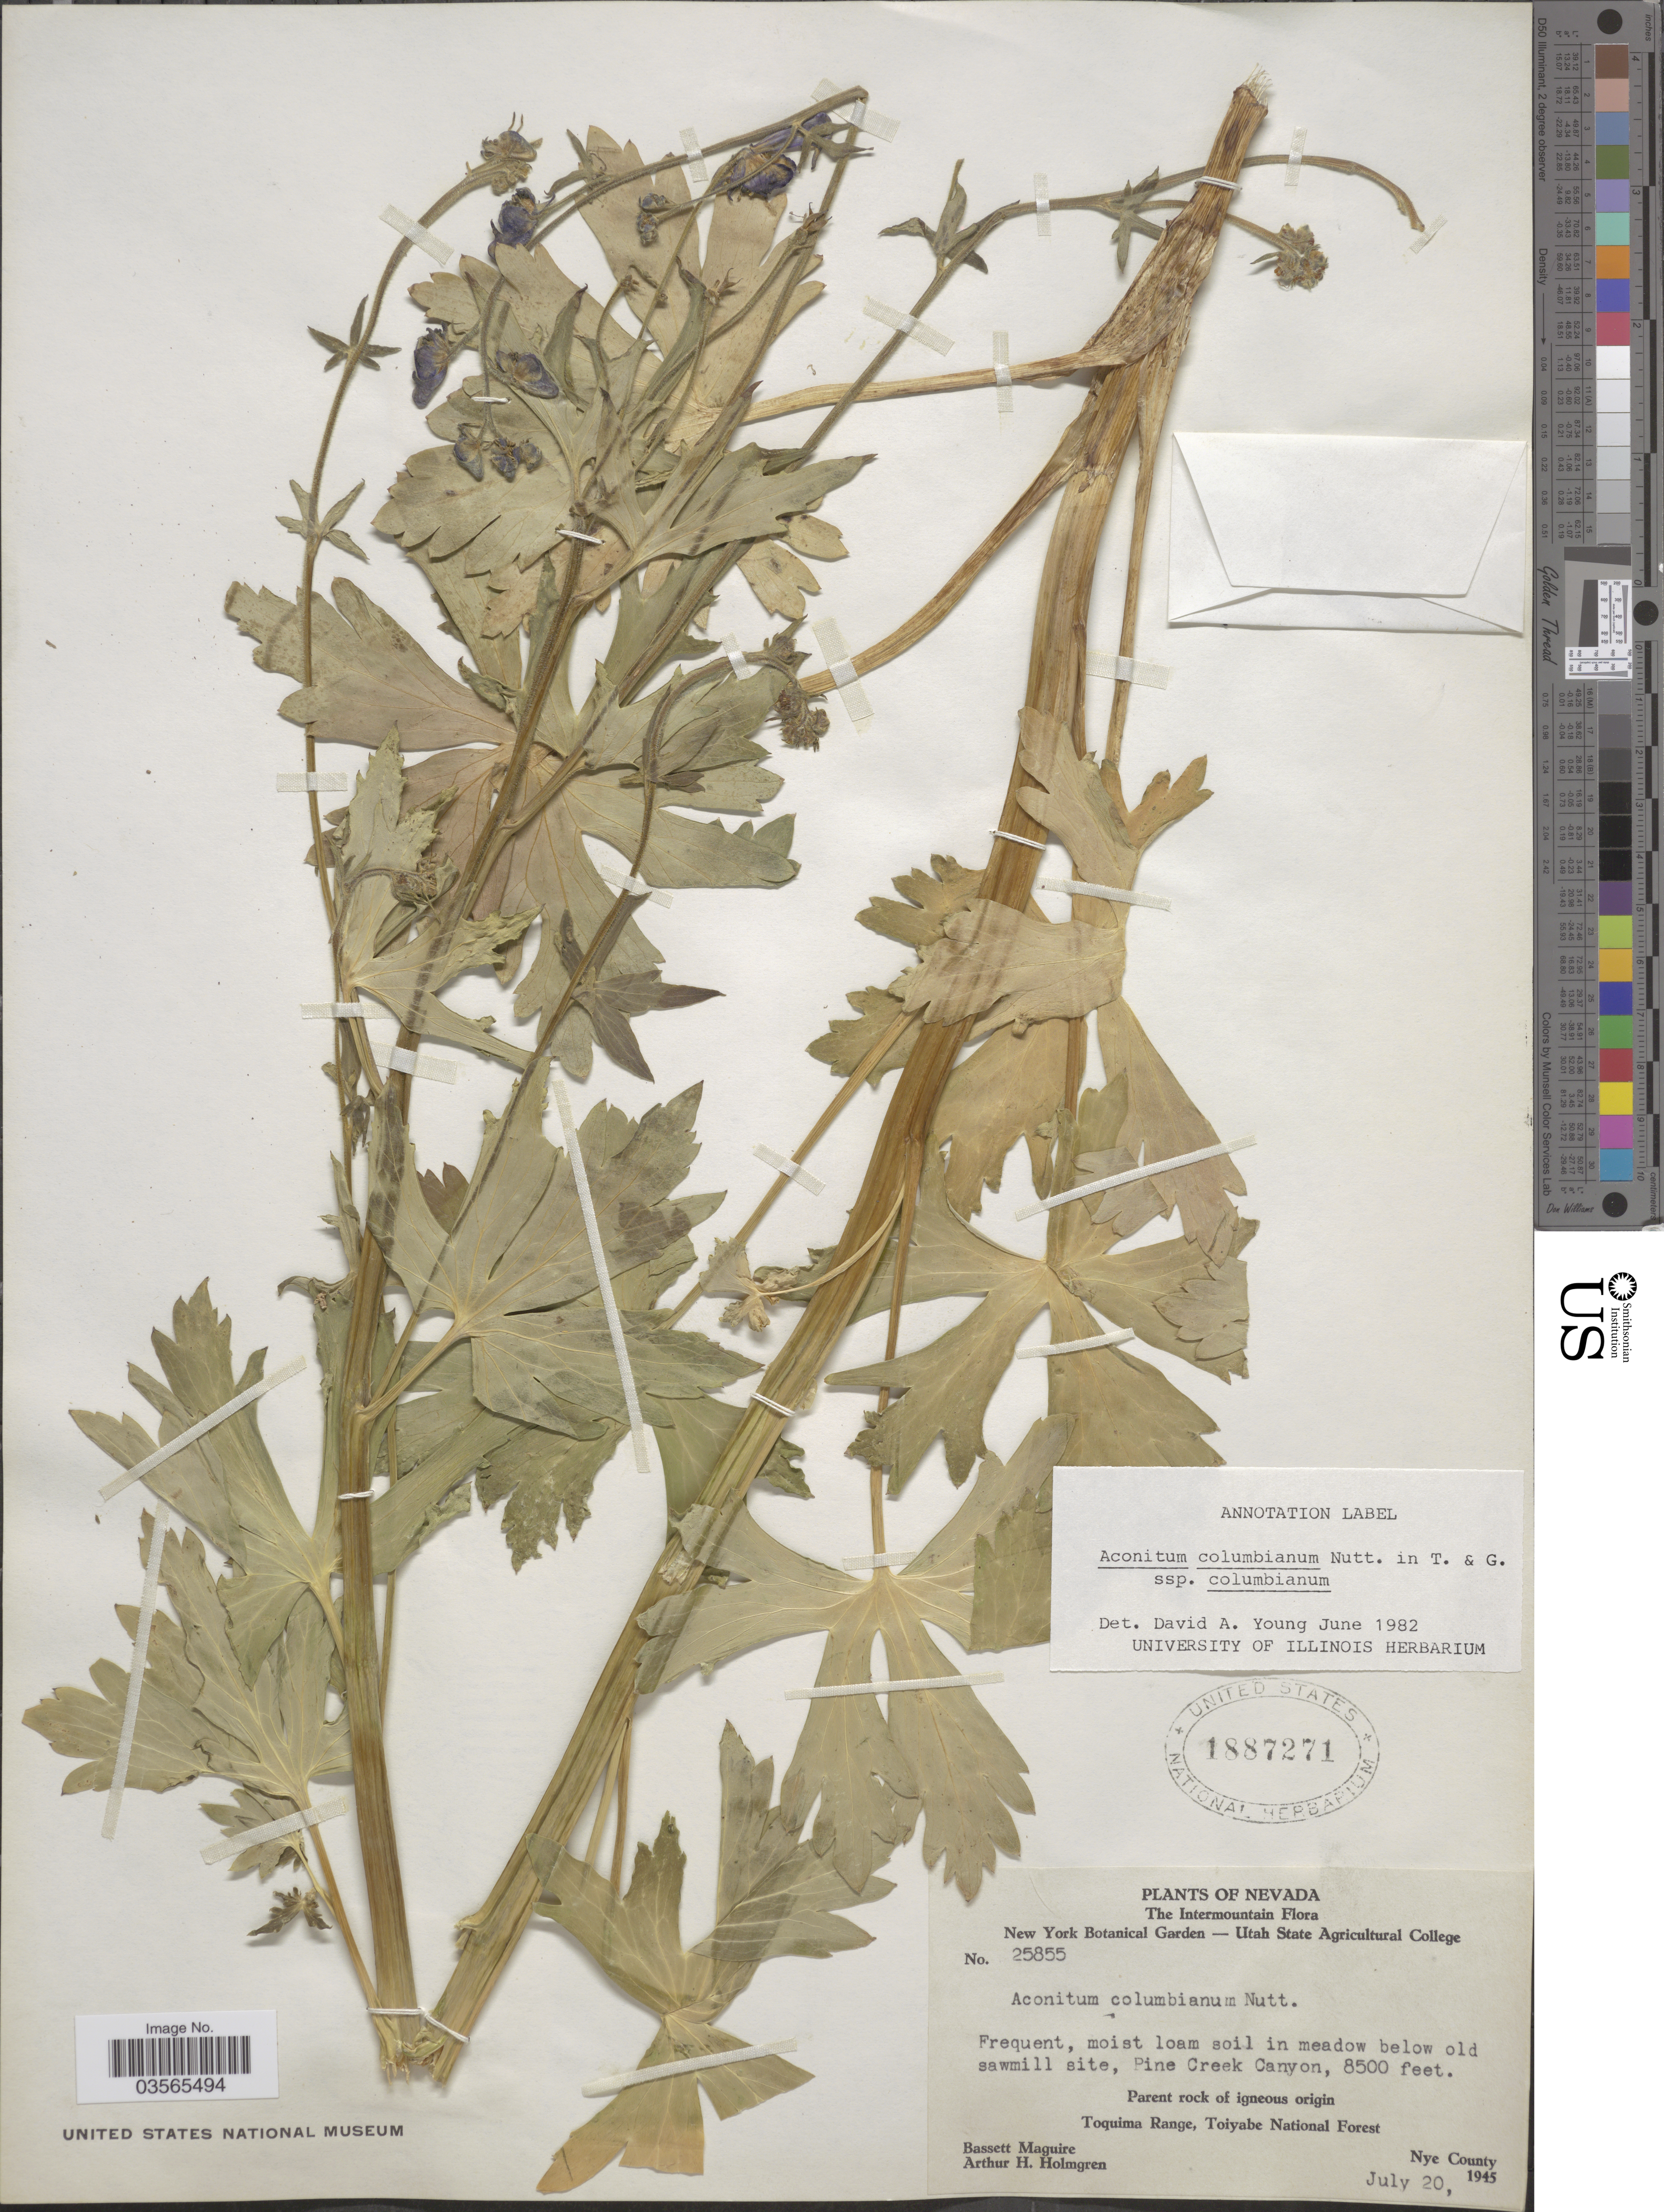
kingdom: Plantae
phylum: Tracheophyta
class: Magnoliopsida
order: Ranunculales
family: Ranunculaceae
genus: Aconitum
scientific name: Aconitum columbianum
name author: Nutt.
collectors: B. Maguire & A. H. Holmgren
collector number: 25855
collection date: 1945-07-20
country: United States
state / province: Nevada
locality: The Intermountain. In meadow below old sawmill site, Pine Creek Canyon. Toquima Range, Toiyabe National Forest. Nye County.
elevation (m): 2591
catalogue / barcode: US 1887271